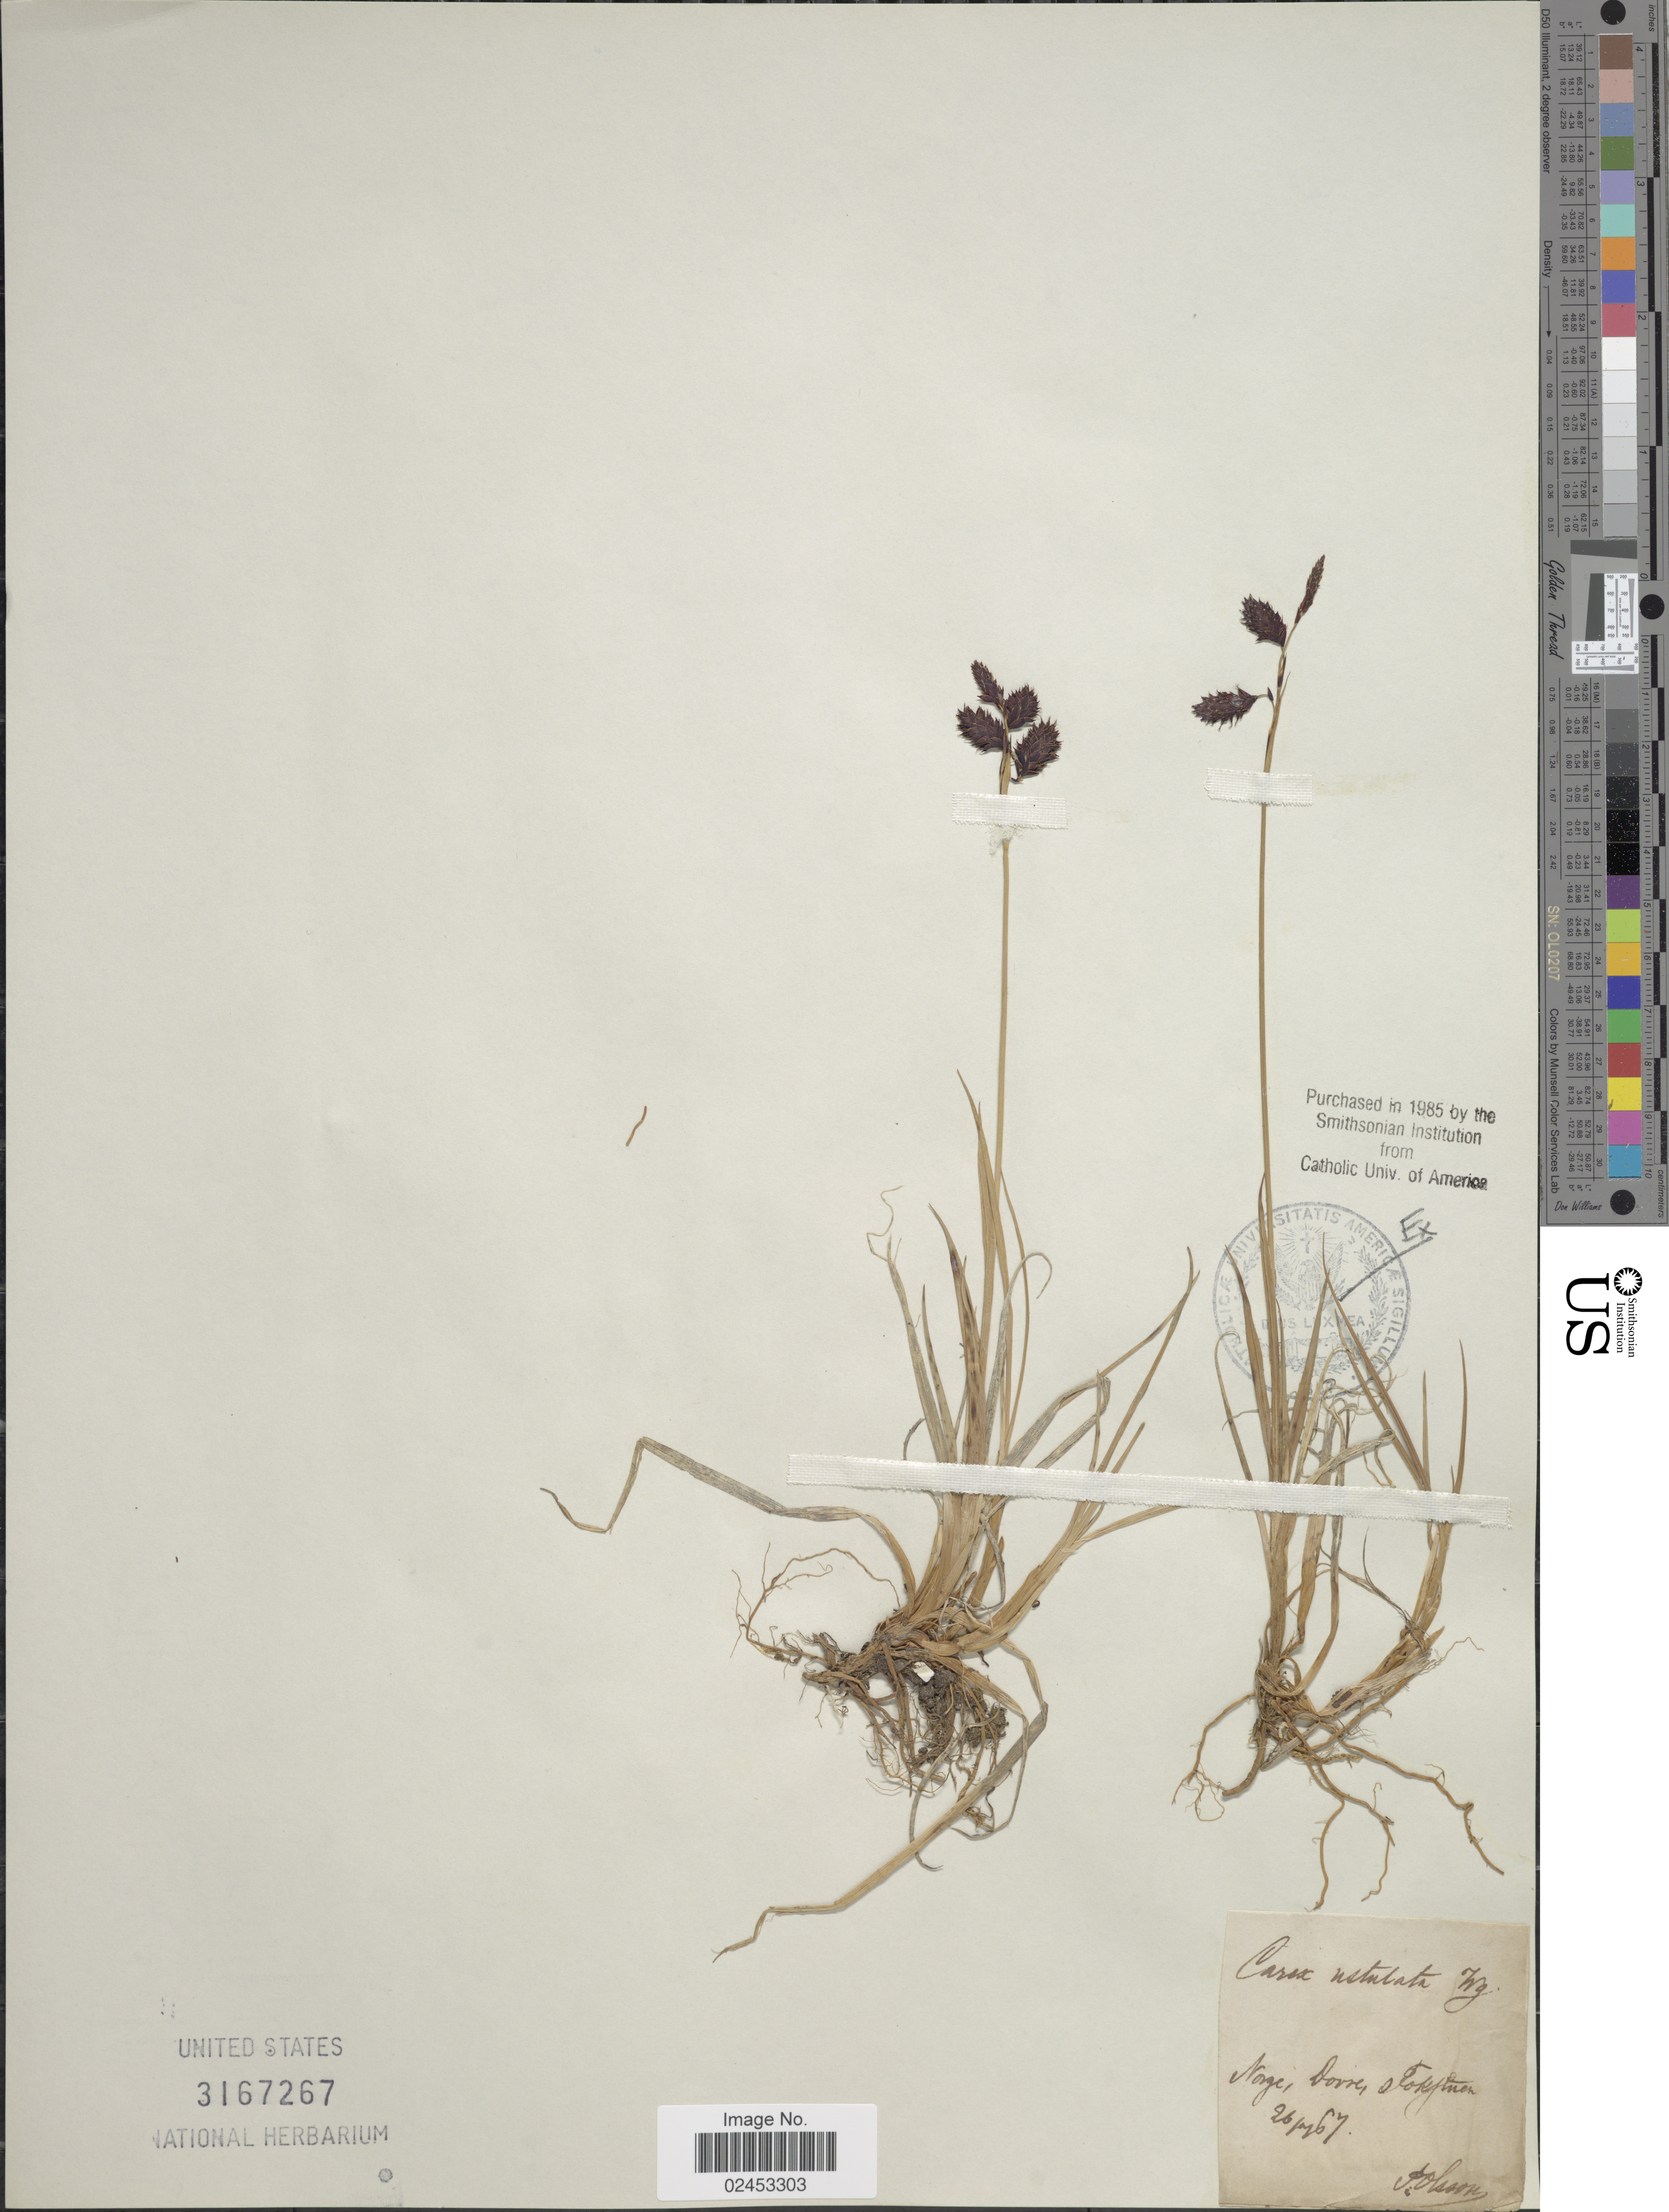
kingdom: Plantae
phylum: Tracheophyta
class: Liliopsida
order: Poales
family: Cyperaceae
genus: Carex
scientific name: Carex atrofusca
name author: Schkuhr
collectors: P. Olsson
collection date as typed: Transcribed d/m/y: 26/7/67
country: Norway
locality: Norge, Dovre, Fokstuen.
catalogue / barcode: US 3167267